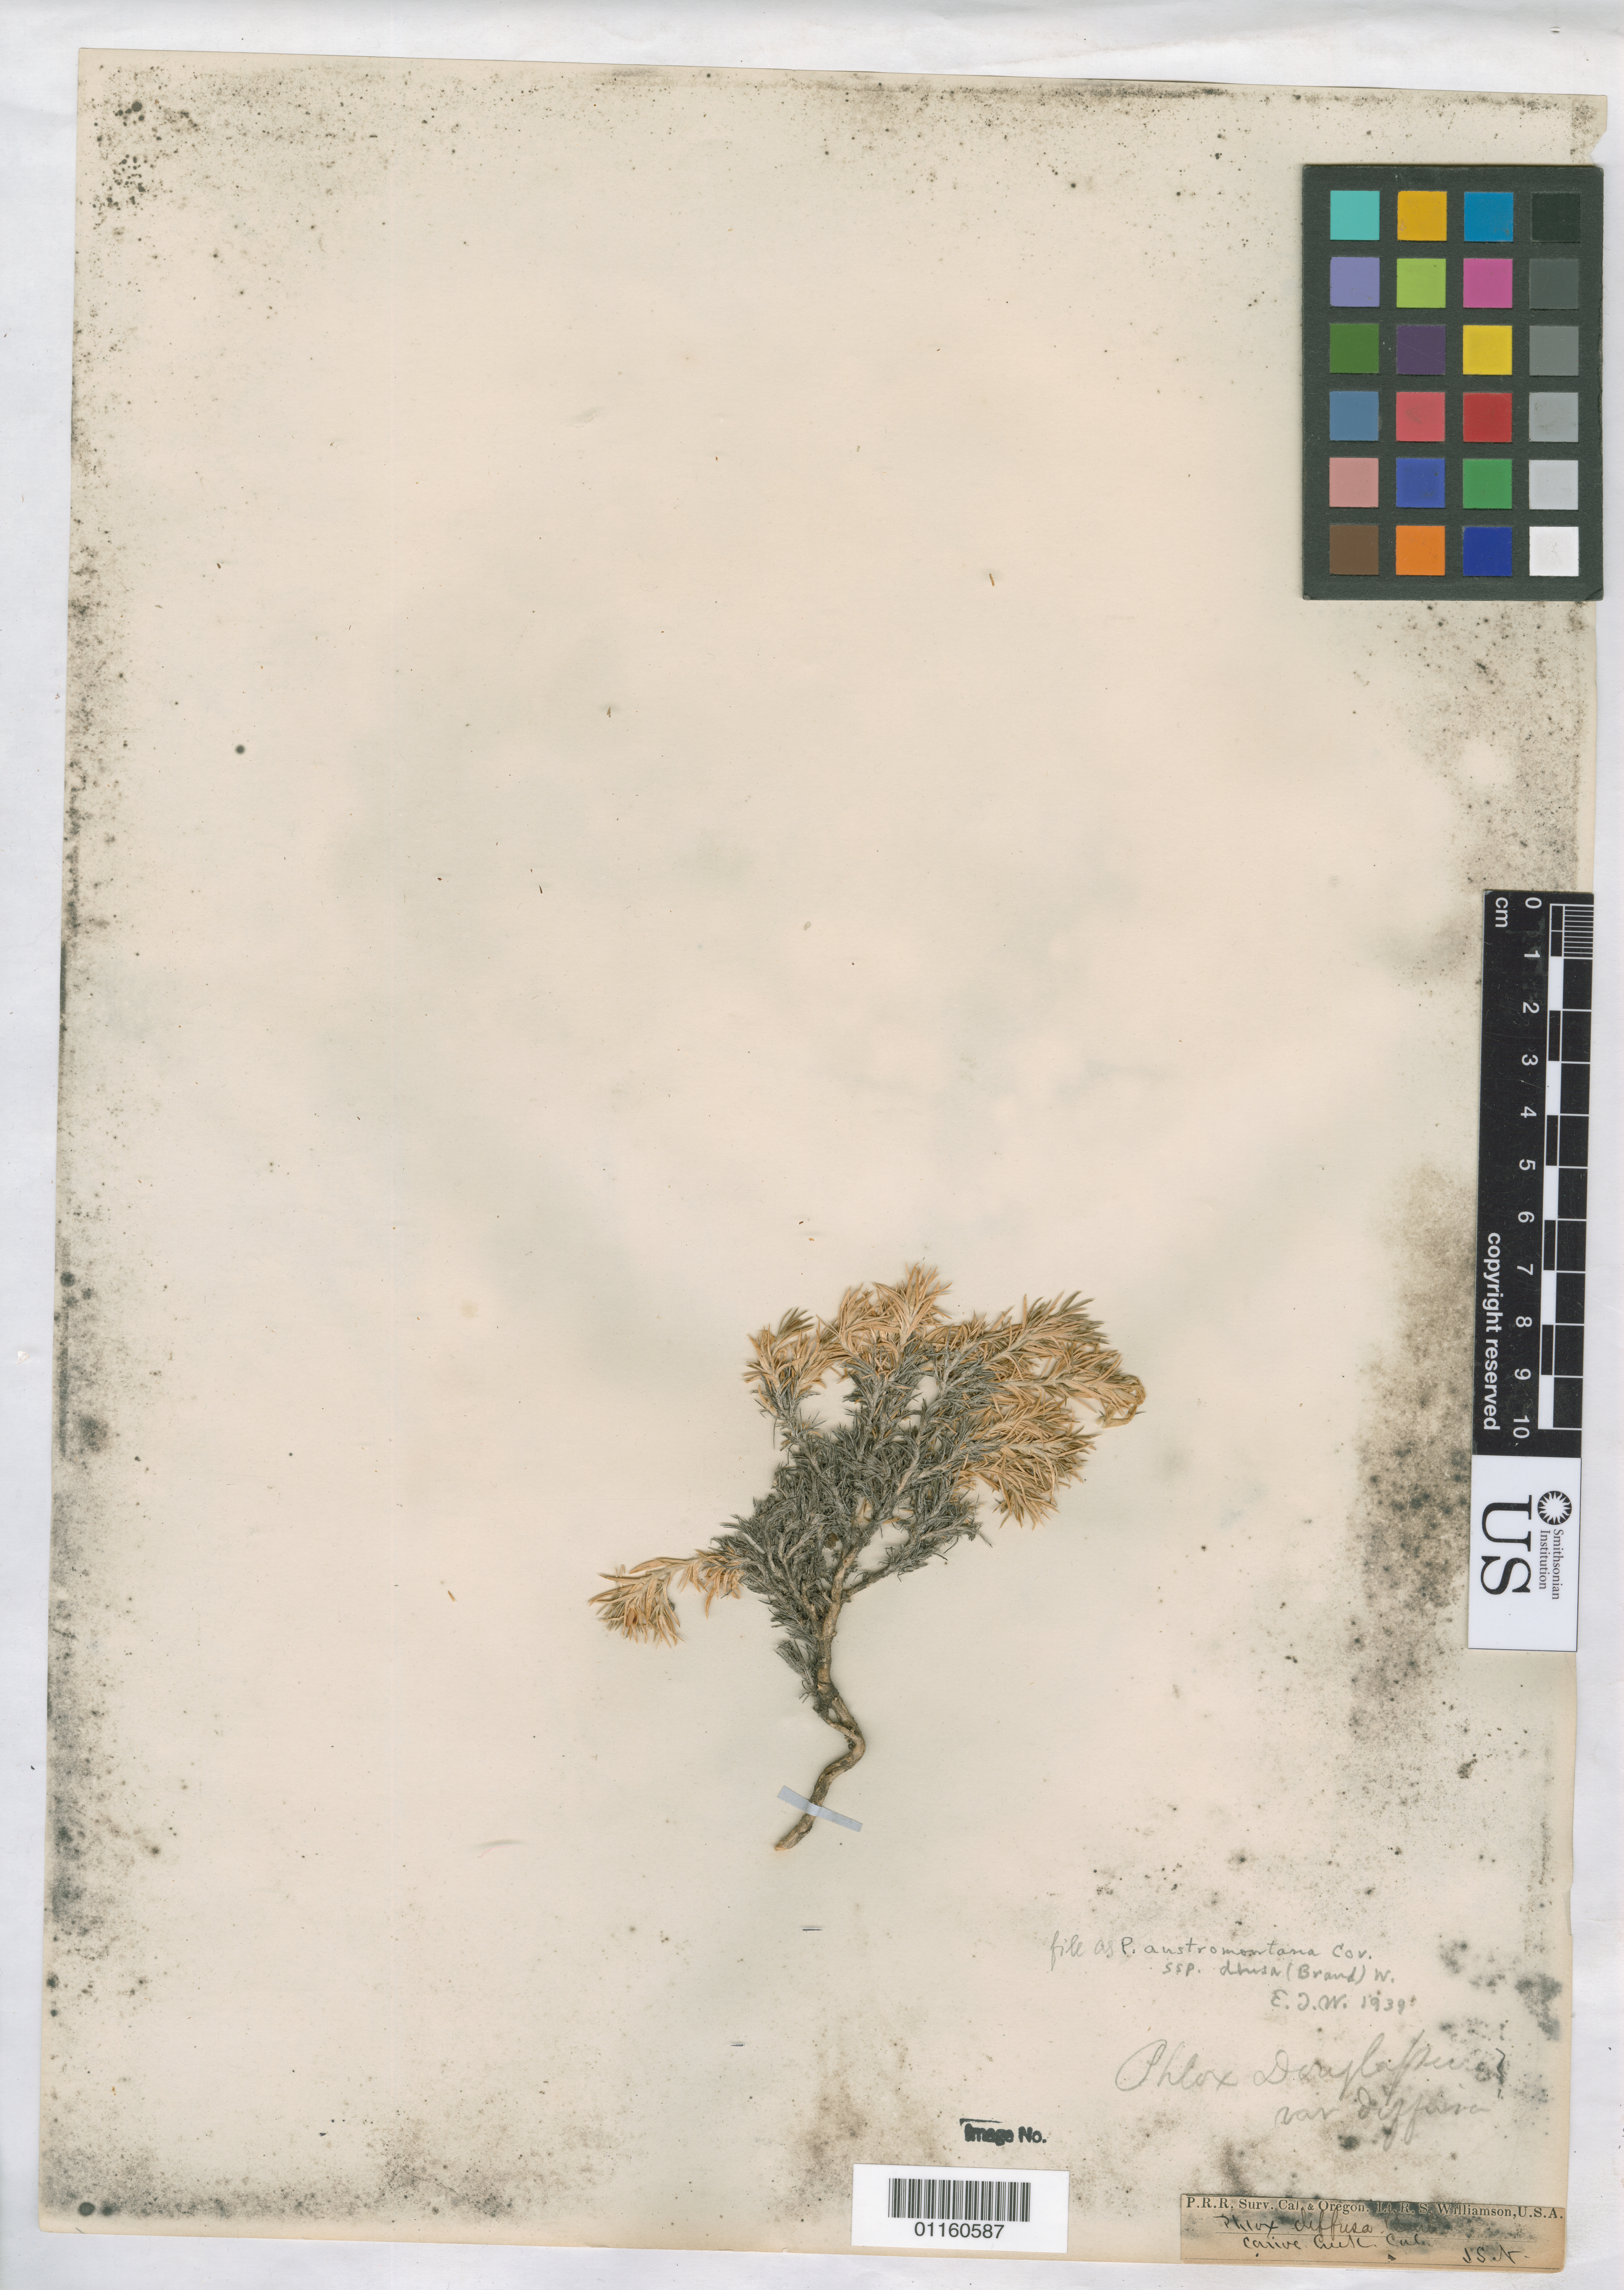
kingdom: Plantae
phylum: Tracheophyta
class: Magnoliopsida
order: Ericales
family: Polemoniaceae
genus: Phlox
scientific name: Phlox austromontana subsp. densa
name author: (Brand) Wherry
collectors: J. S. Newberry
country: United States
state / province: California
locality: [Calive] Creek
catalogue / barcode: US 103098